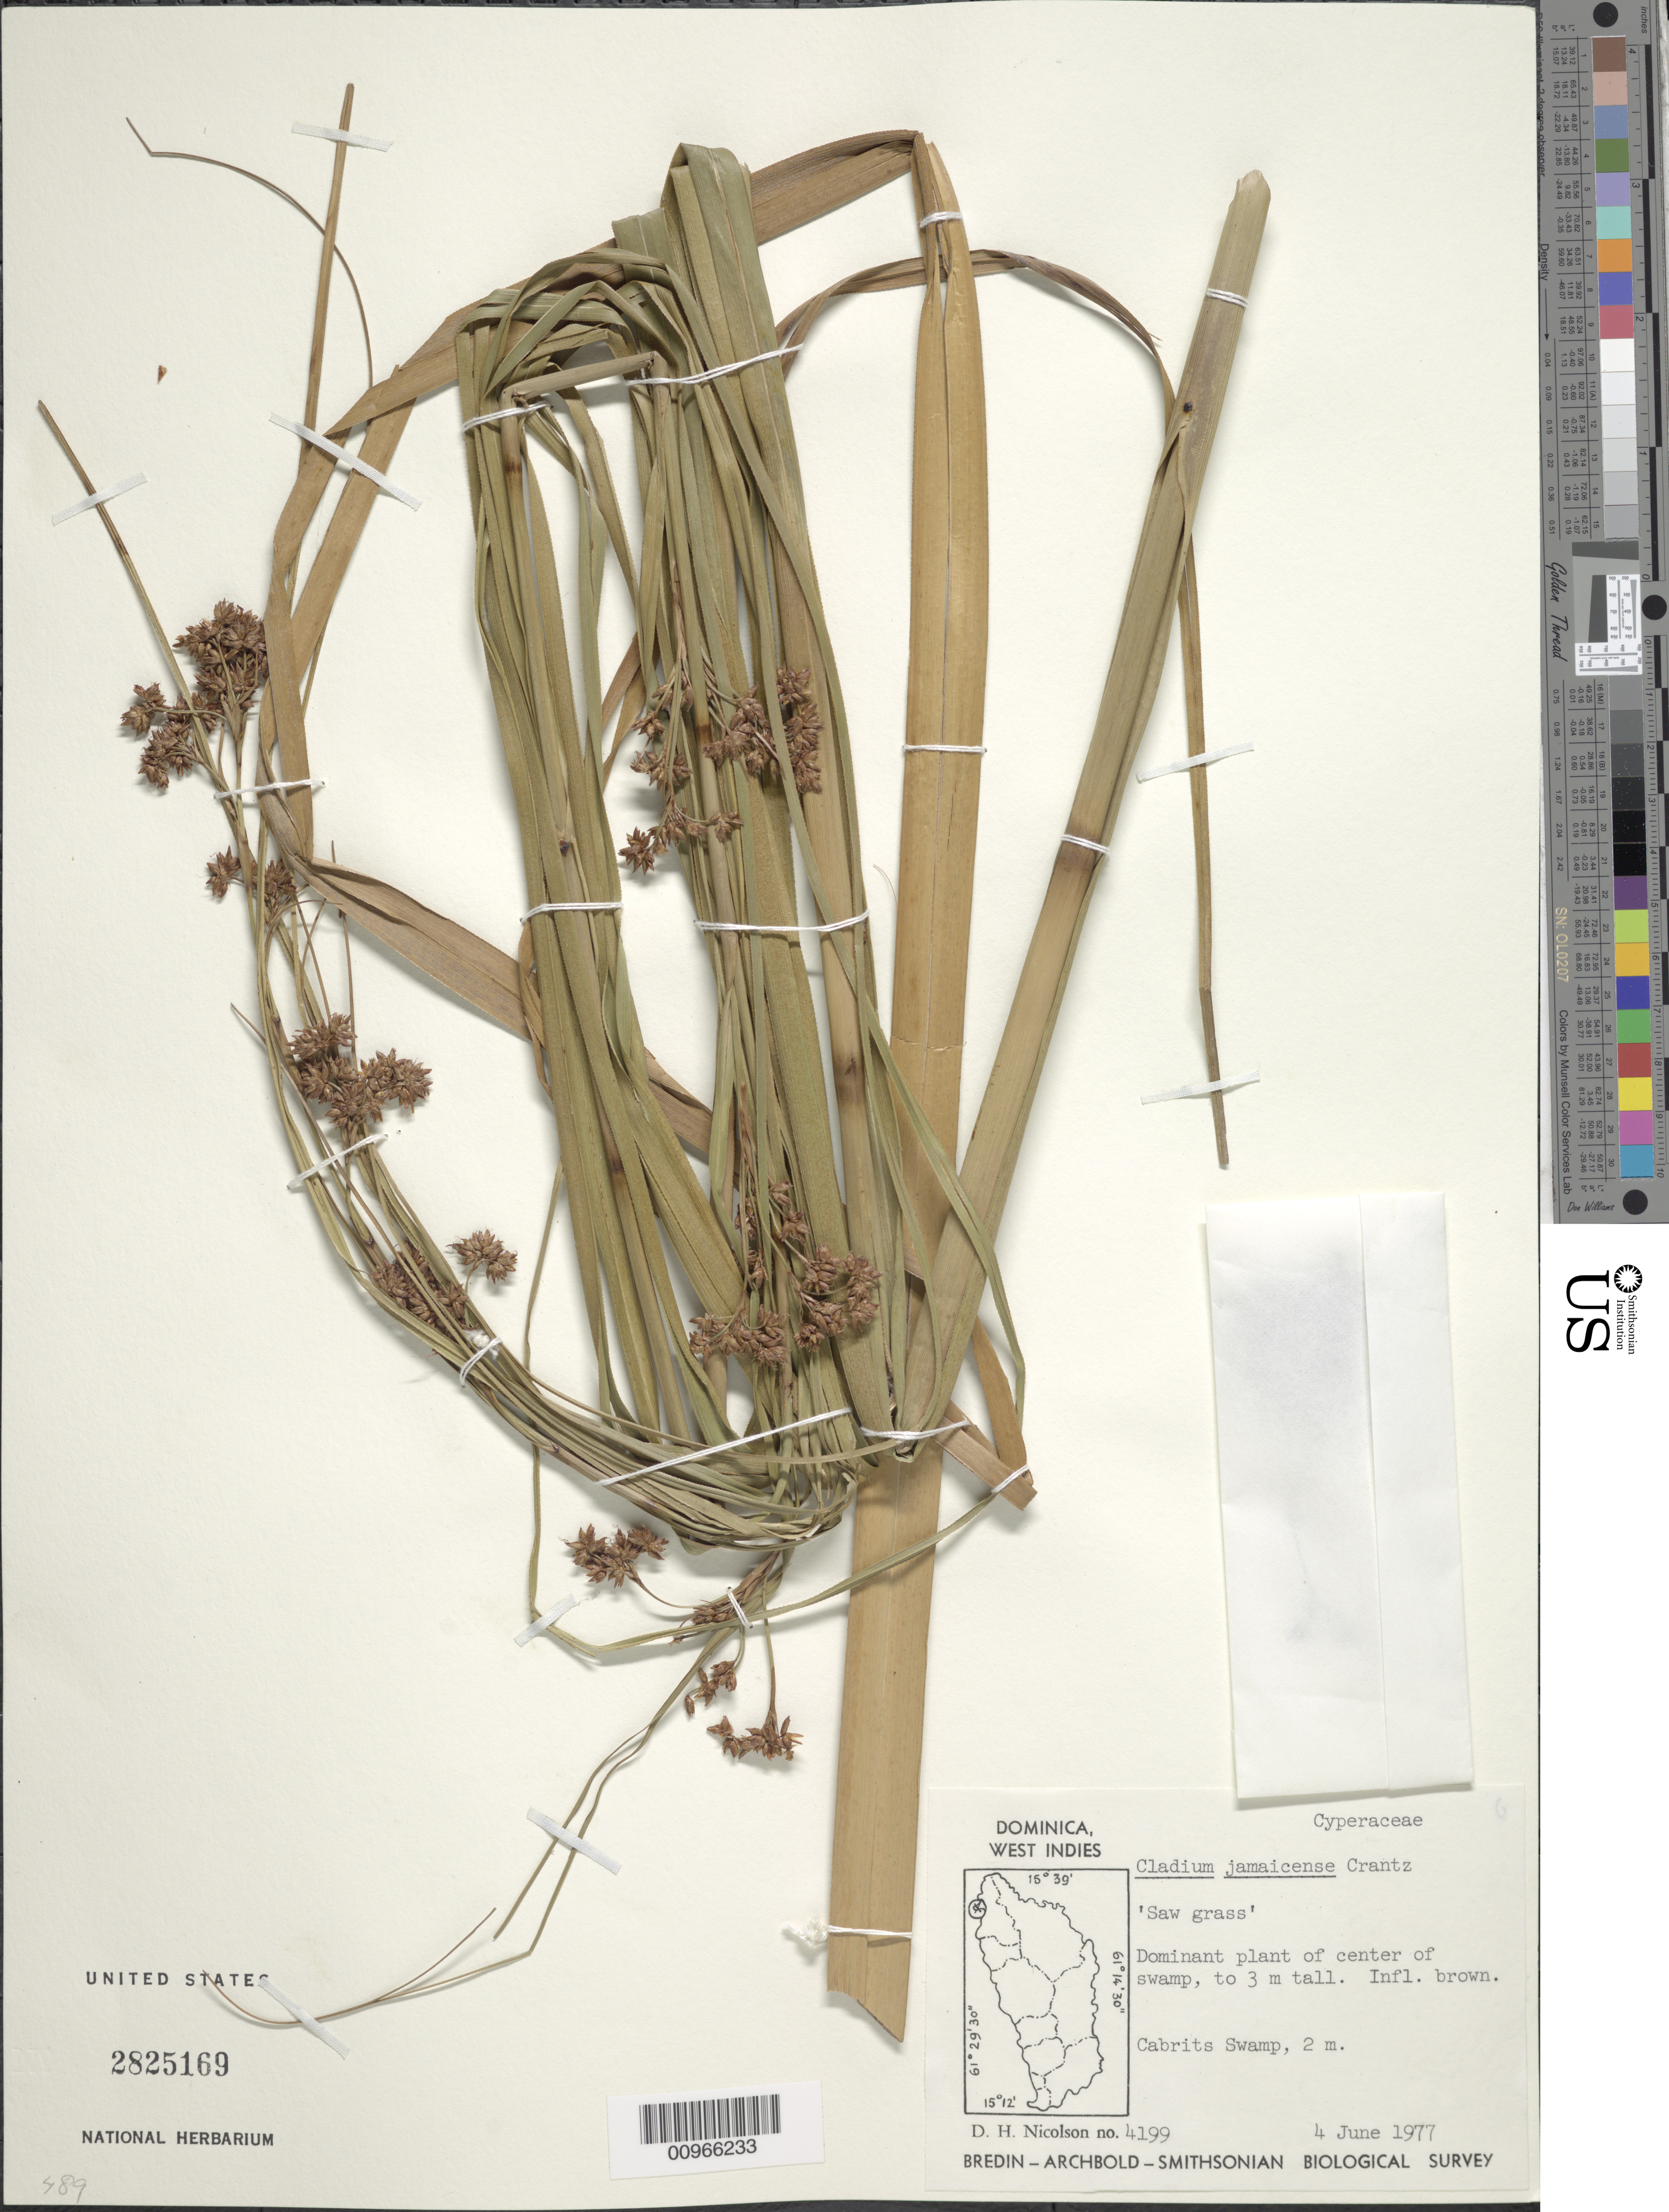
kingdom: Plantae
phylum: Tracheophyta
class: Liliopsida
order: Poales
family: Cyperaceae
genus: Cladium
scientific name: Cladium jamaicense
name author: Crantz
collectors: D. H. Nicolson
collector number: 4199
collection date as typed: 04 Jun 1977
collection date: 1977-06-04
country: Dominica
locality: Cabrits Swamp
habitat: Center of swamp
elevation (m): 2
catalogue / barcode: US 2825169